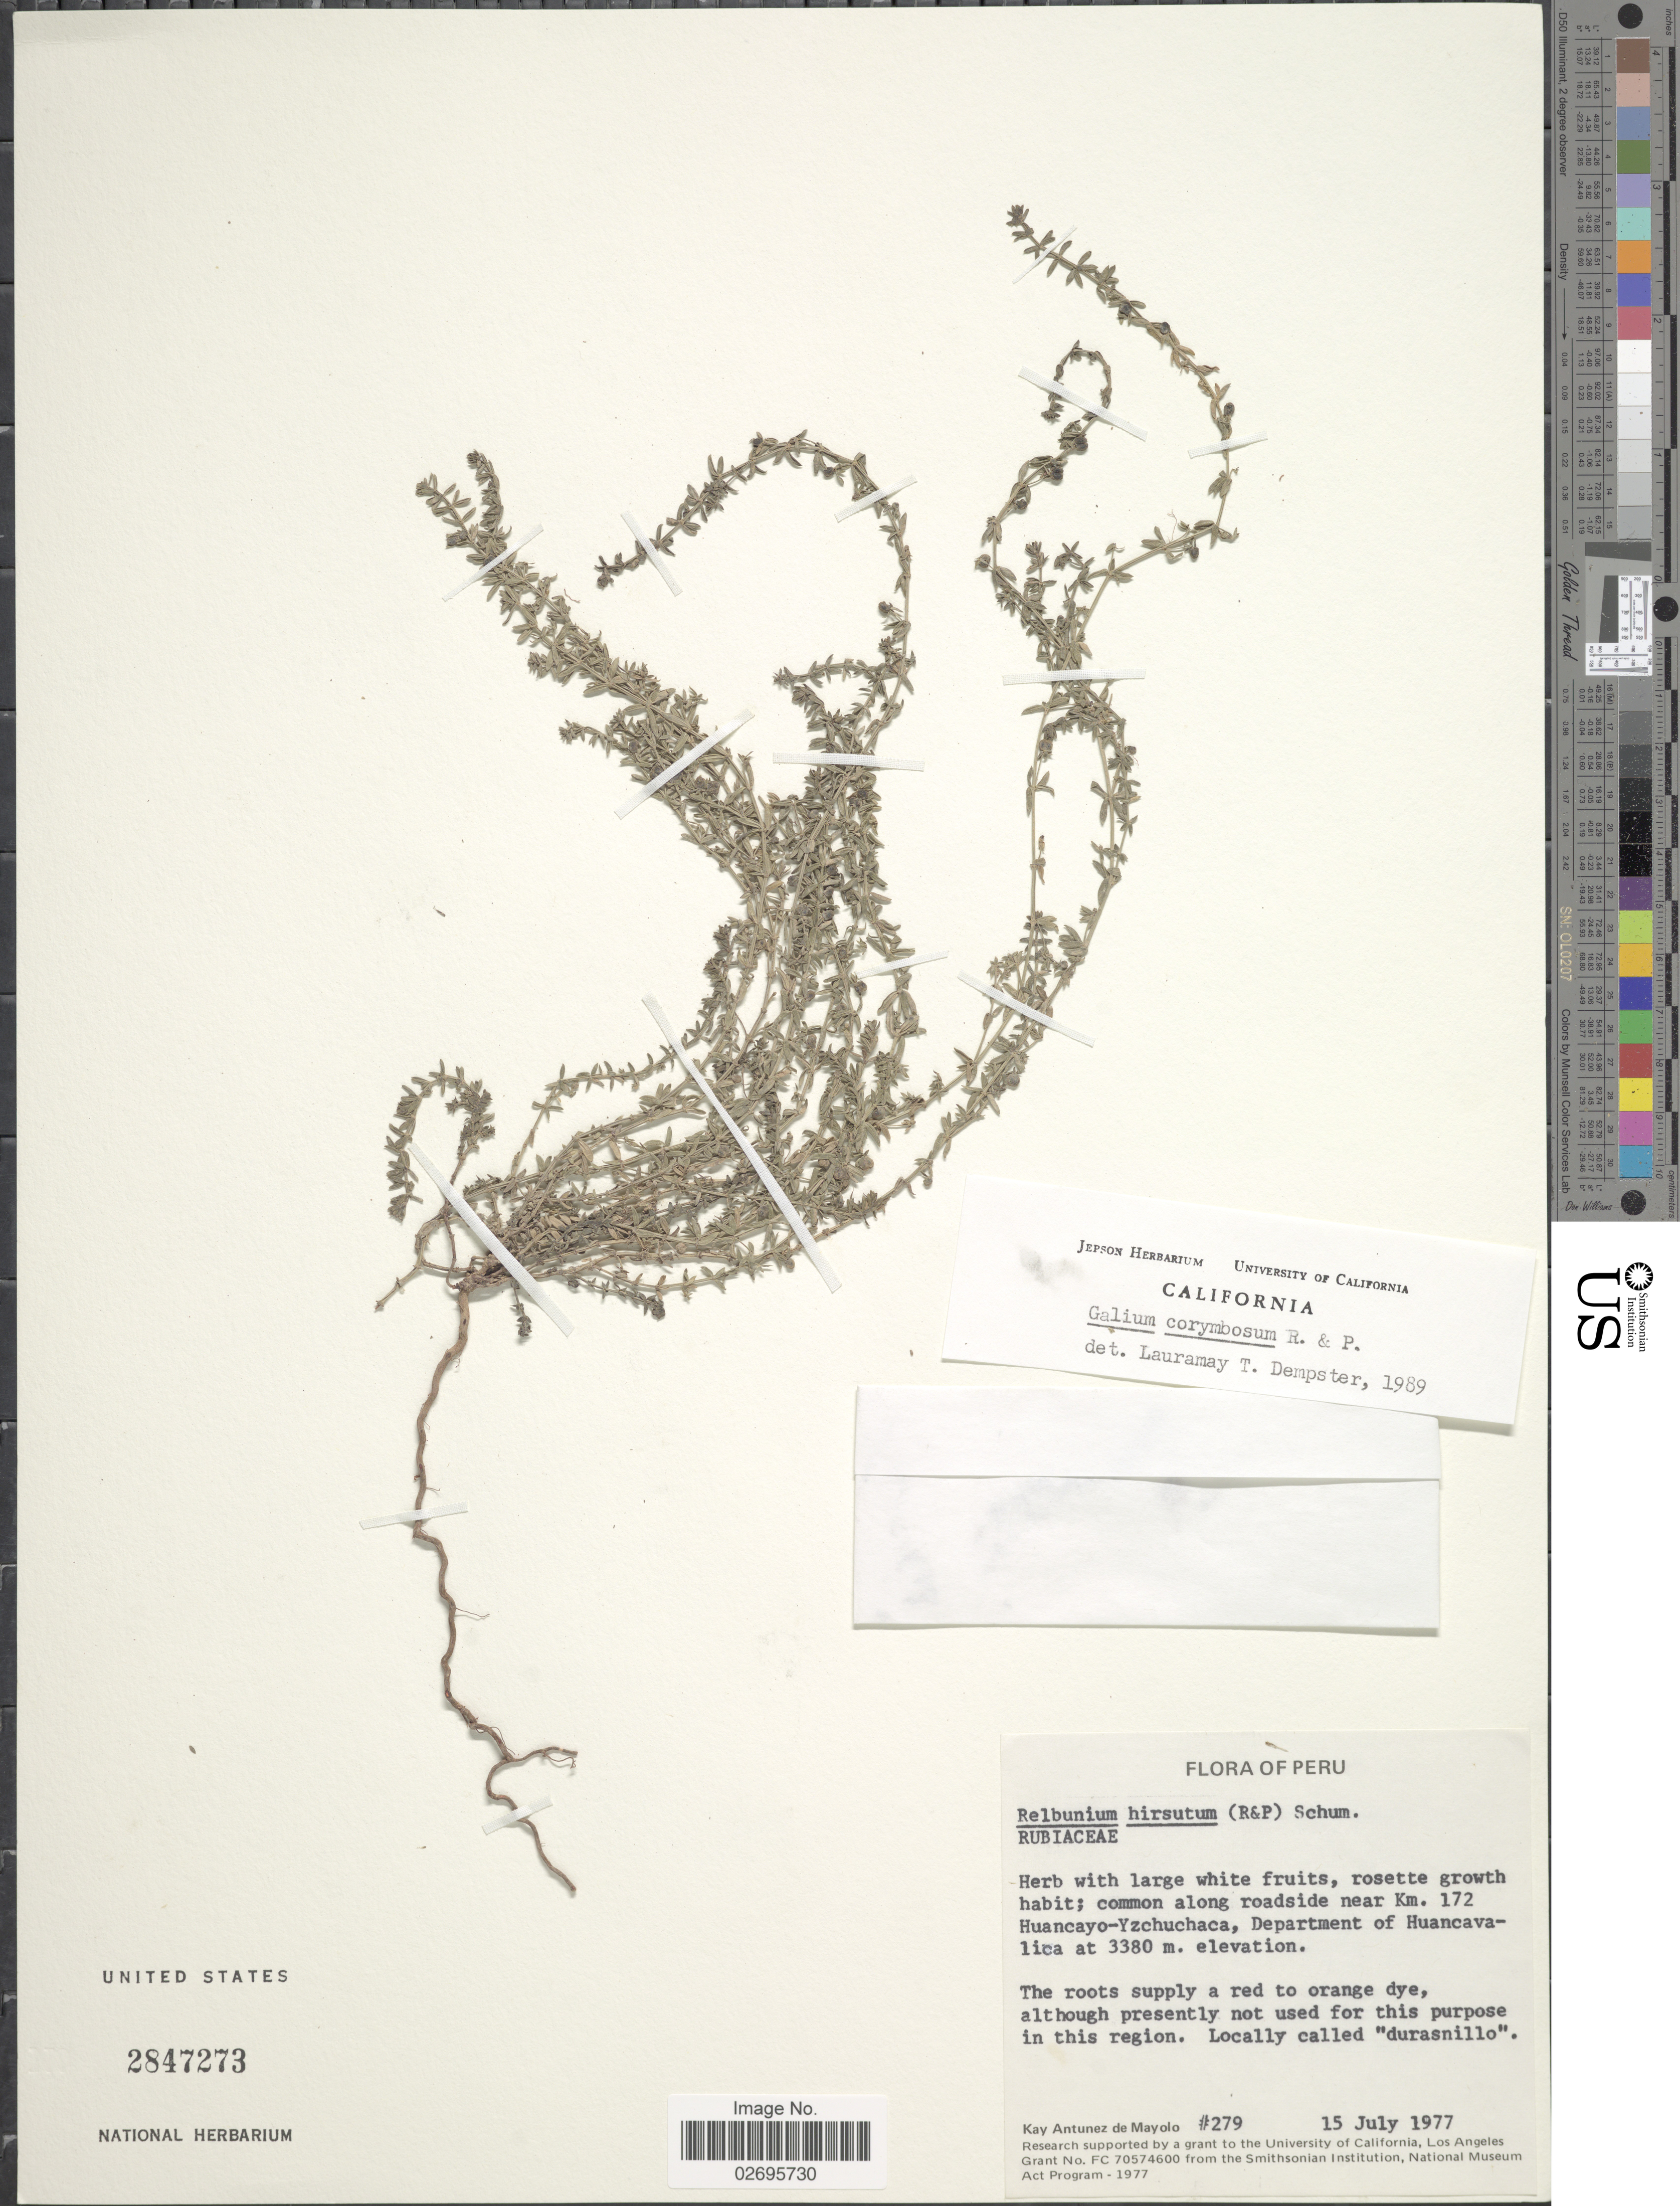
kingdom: Plantae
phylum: Tracheophyta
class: Magnoliopsida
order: Gentianales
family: Rubiaceae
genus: Galium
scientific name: Galium corymbosum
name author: Ruiz & Pav.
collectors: K. Antunez de Mayolo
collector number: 279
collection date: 1977-07-15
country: Peru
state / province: Huancavelica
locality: Common along roadside near Km. 172 Huancayo-Yzchuchaca, Department of Huancavalica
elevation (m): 3380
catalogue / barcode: US 2847273